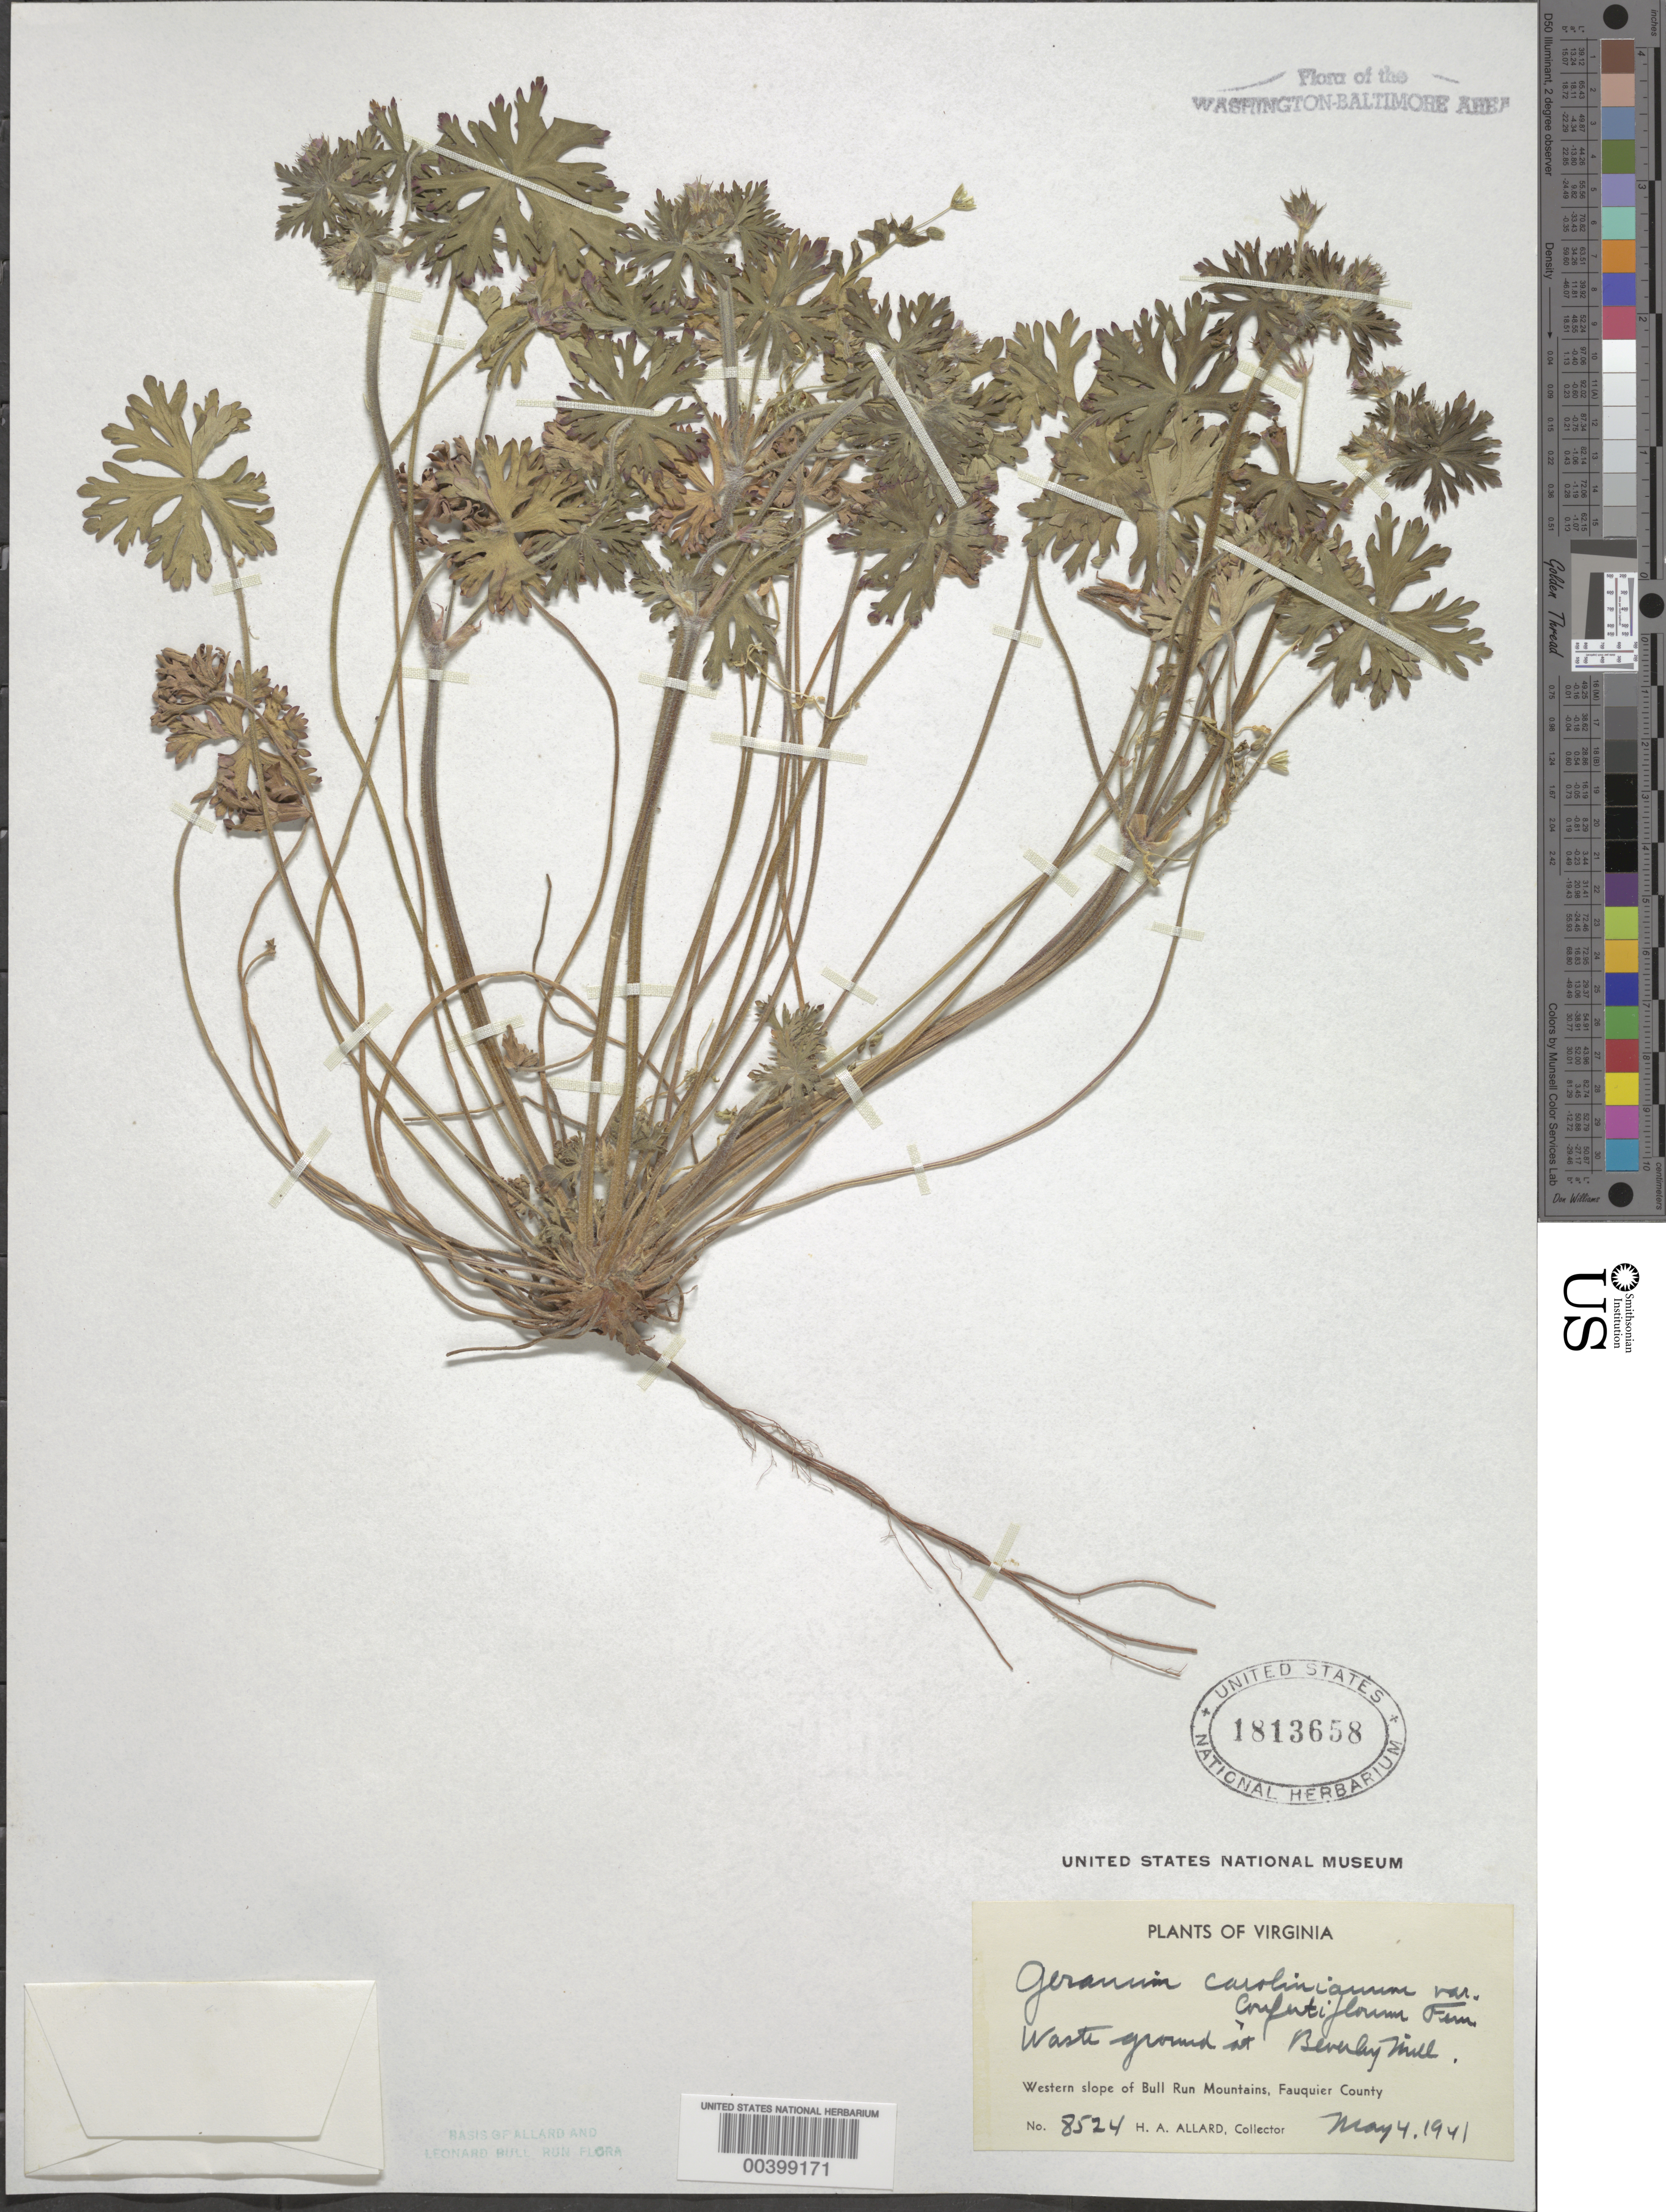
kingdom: Plantae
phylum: Tracheophyta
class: Magnoliopsida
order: Geraniales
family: Geraniaceae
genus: Geranium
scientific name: Geranium carolinianum var. confertiflorum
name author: Fernald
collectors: H. A. Allard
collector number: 8524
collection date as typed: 04 May 1941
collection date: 1941-05-04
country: United States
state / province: Virginia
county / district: Fauquier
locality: Beverley Mill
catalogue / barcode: US 1813658